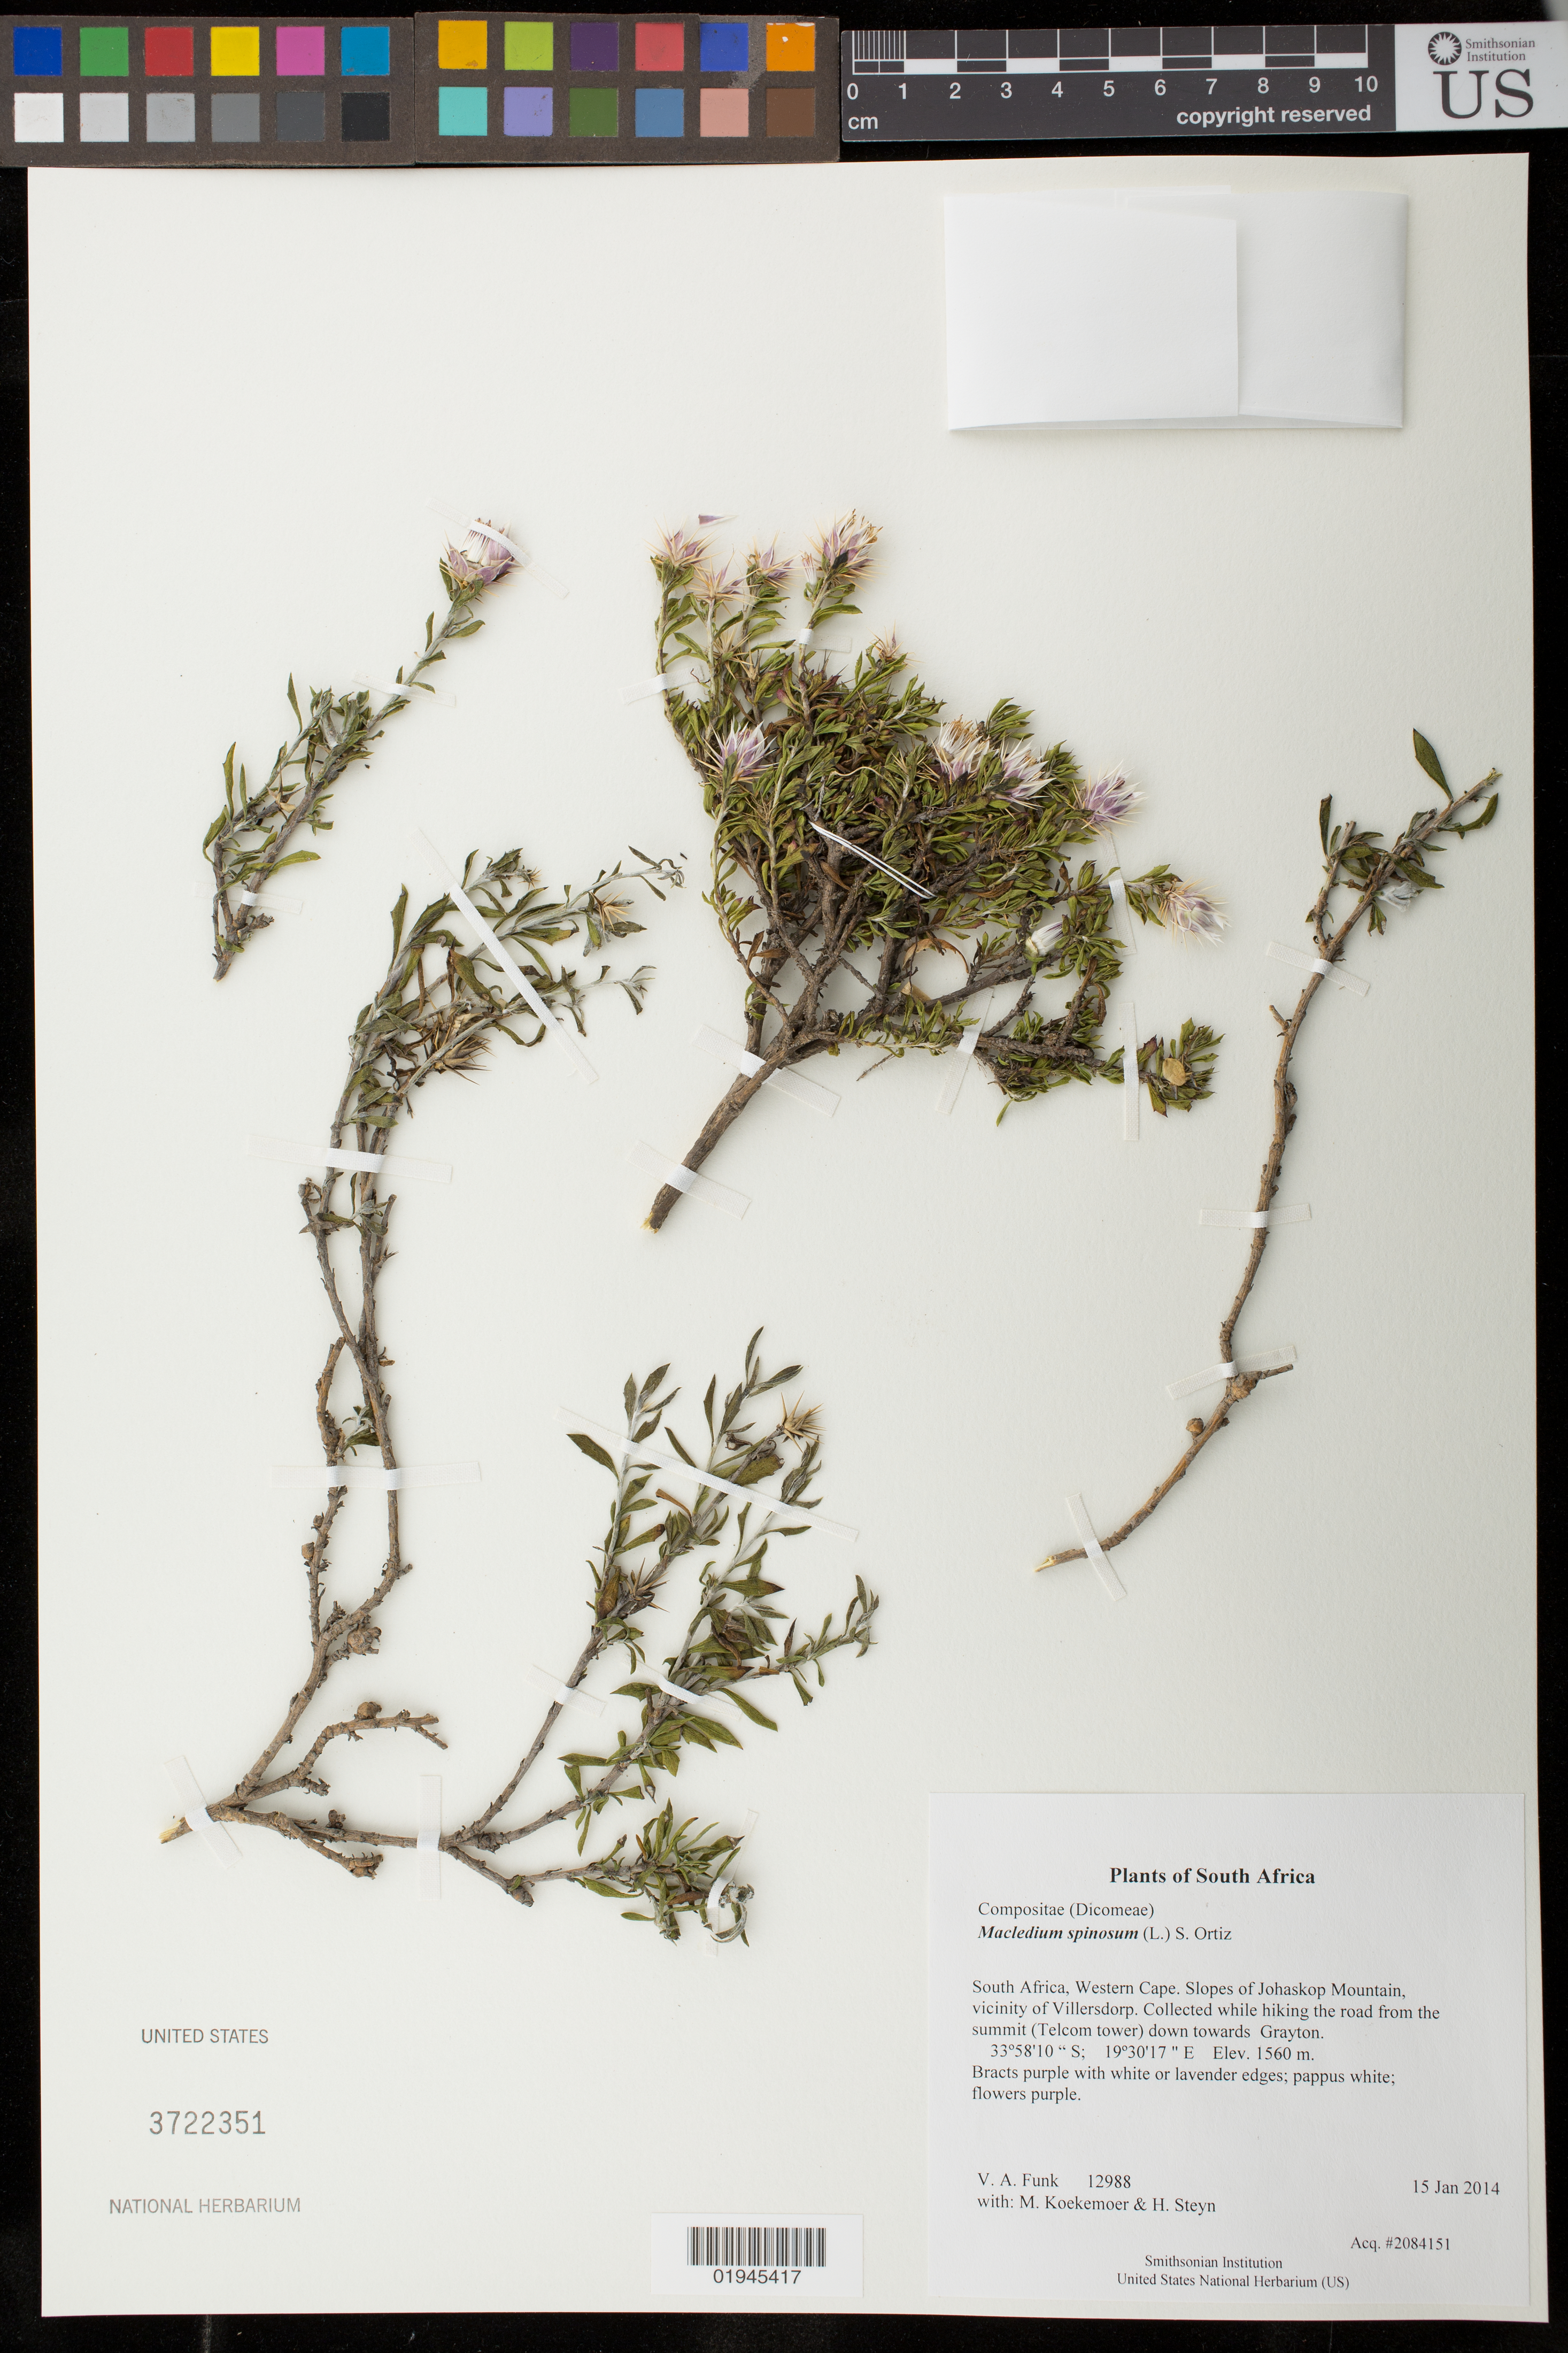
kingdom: Plantae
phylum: Tracheophyta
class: Magnoliopsida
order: Asterales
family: Asteraceae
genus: Macledium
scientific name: Macledium spinosum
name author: (L.) S. Ortiz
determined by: Koekemoer, M.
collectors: M. Koekemoer & H. Steyn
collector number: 12988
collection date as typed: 15 Jan 2014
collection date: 2014-01-15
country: South Africa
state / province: Western Cape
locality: Slopes of Johaskop Mountain, vicinity of Villersdorp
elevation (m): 1560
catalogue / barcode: US 3722351